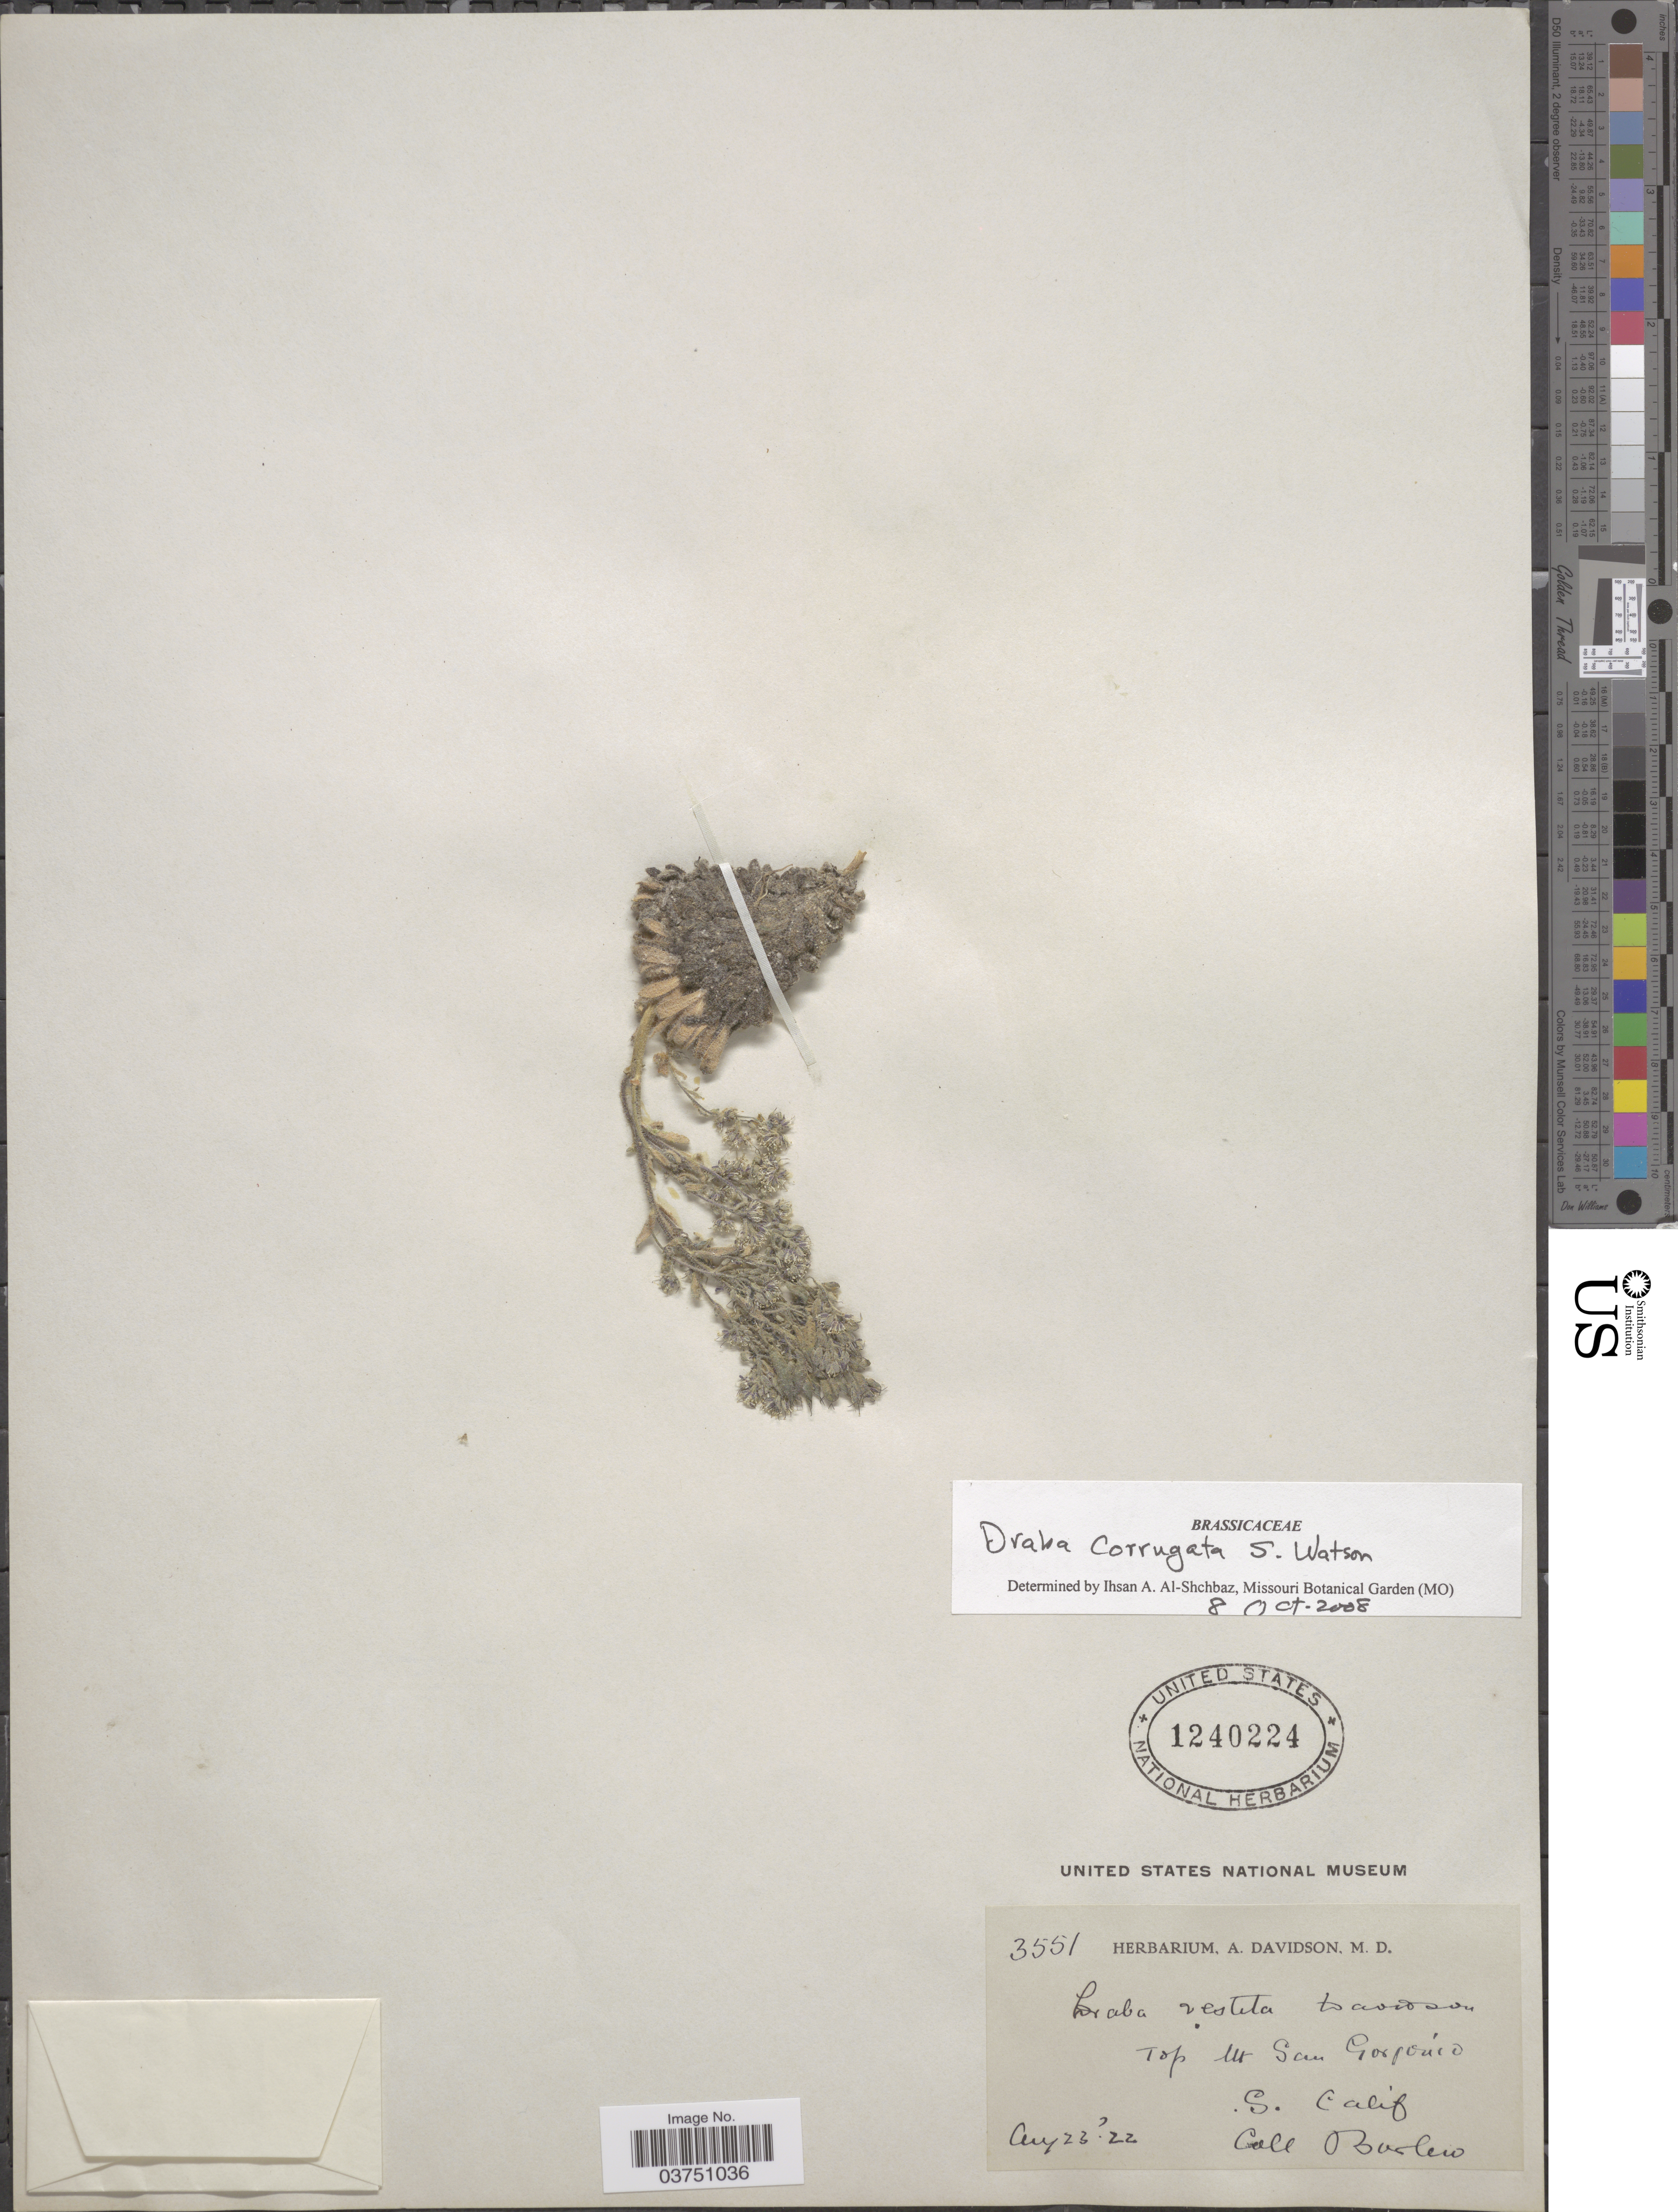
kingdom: Plantae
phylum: Tracheophyta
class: Magnoliopsida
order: Brassicales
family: Brassicaceae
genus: Draba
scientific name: Draba corrugata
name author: S. Watson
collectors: F. Burlew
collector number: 3551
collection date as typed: Transcribed d/m/y: 23/8/22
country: United States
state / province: California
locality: Top Mt San Gorgonio. S. Calif.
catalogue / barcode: US 1240224